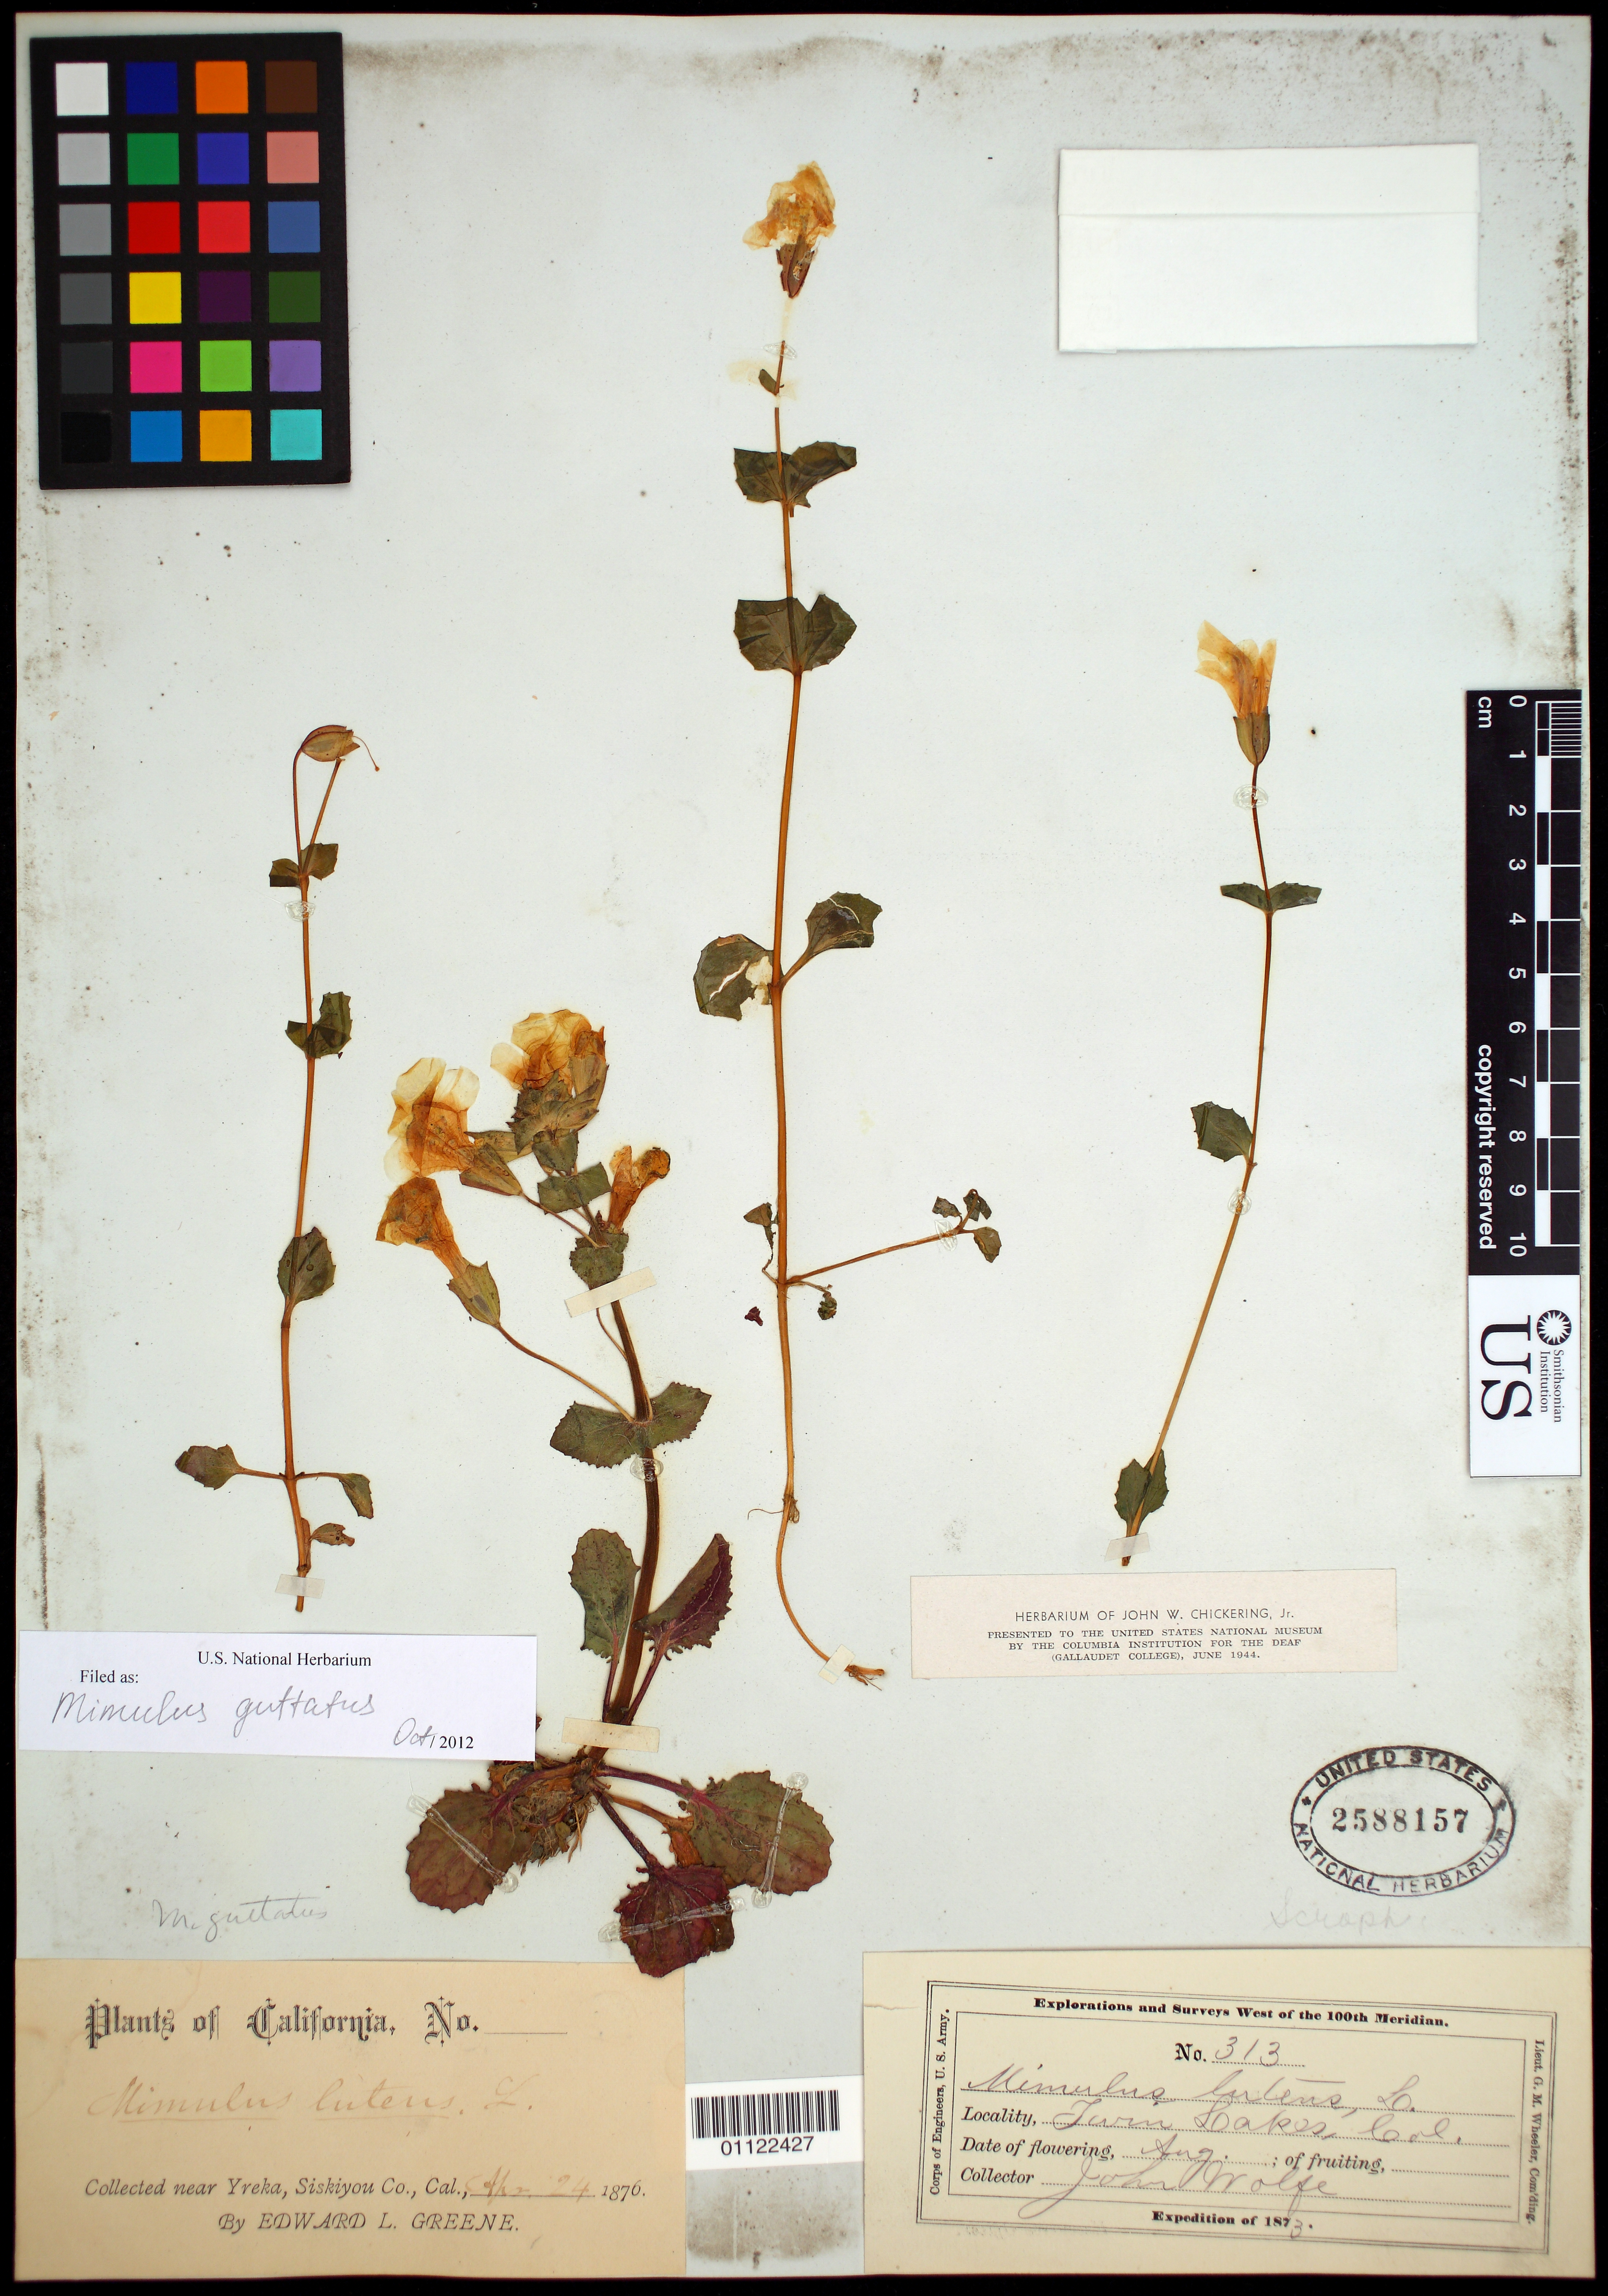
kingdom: Plantae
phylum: Tracheophyta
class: Magnoliopsida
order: Lamiales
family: Phrymaceae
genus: Mimulus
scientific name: Mimulus guttatus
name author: DC.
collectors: J. Wolf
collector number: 313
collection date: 1873-08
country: United States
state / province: Colorado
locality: Twin Lakes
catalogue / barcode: US 2588157